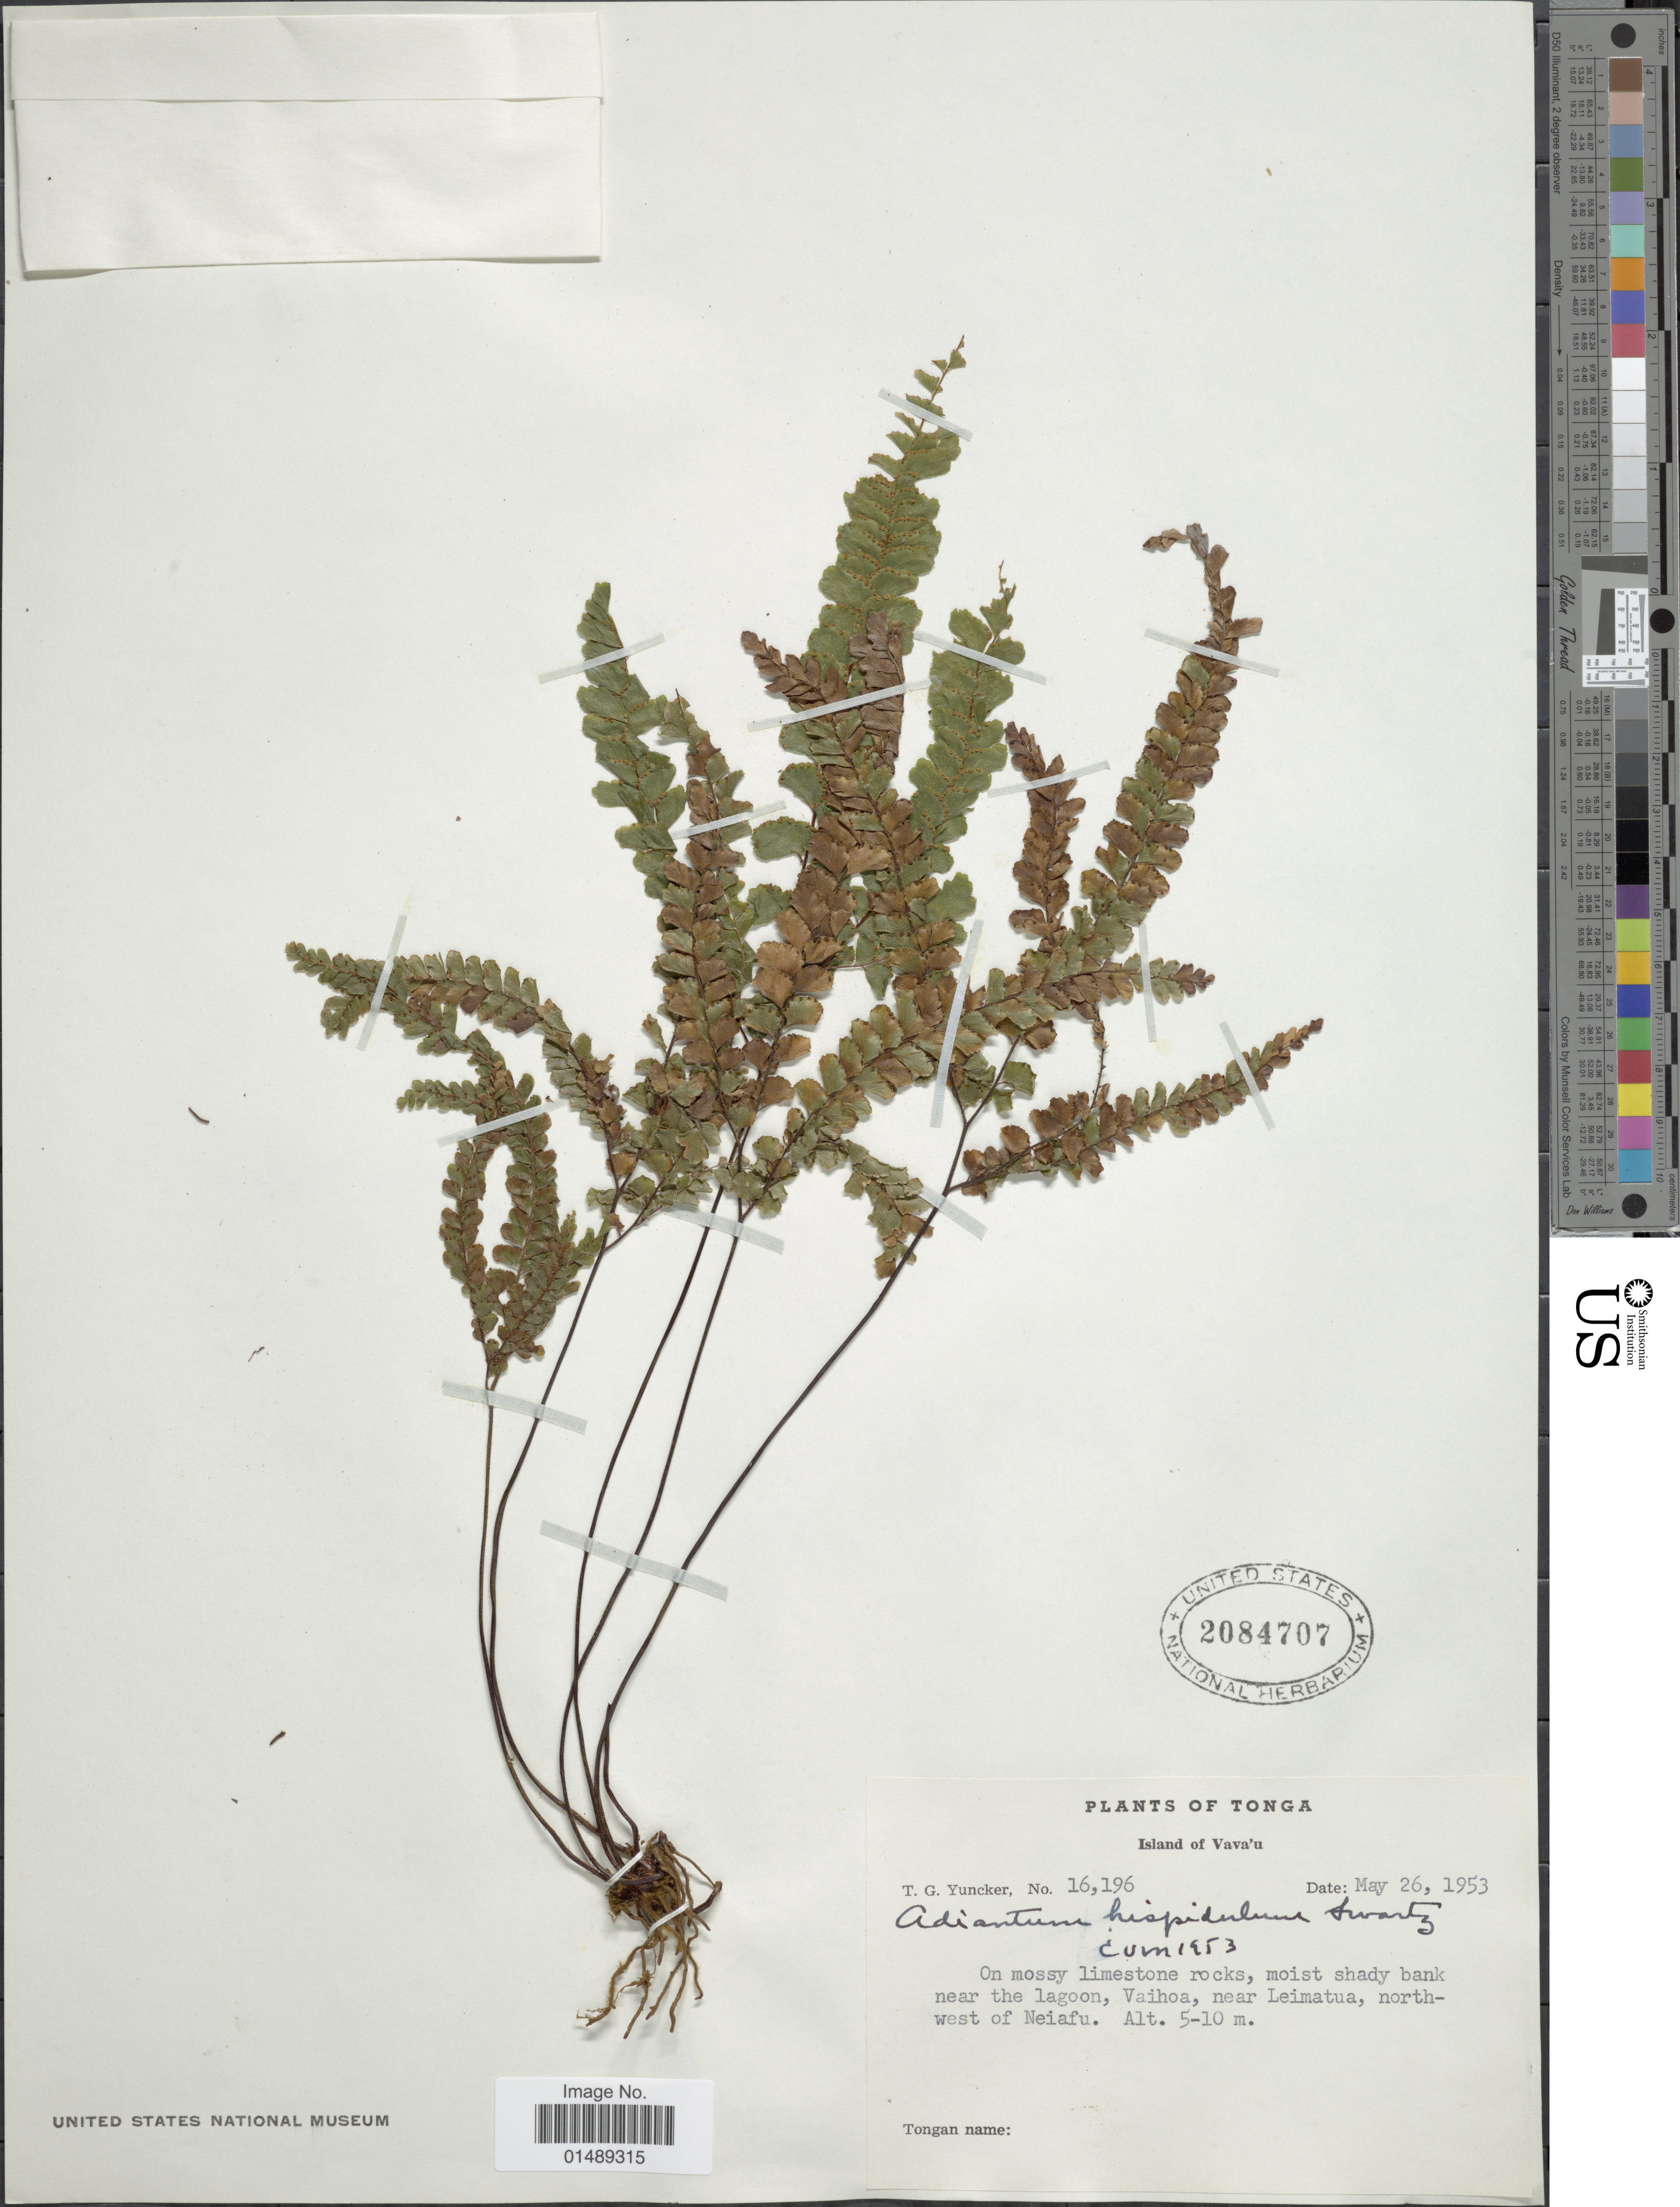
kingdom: Plantae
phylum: Tracheophyta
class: Polypodiopsida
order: Polypodiales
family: Pteridaceae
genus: Adiantum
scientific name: Adiantum hispidulum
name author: Sw.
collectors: T. G. Yuncker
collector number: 16196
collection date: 1953-05-26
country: Tonga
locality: Tonga: Island of Vavaú, Vaihoa, near Leimatua, north westh of Neiafu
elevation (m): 5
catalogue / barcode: US 2084707